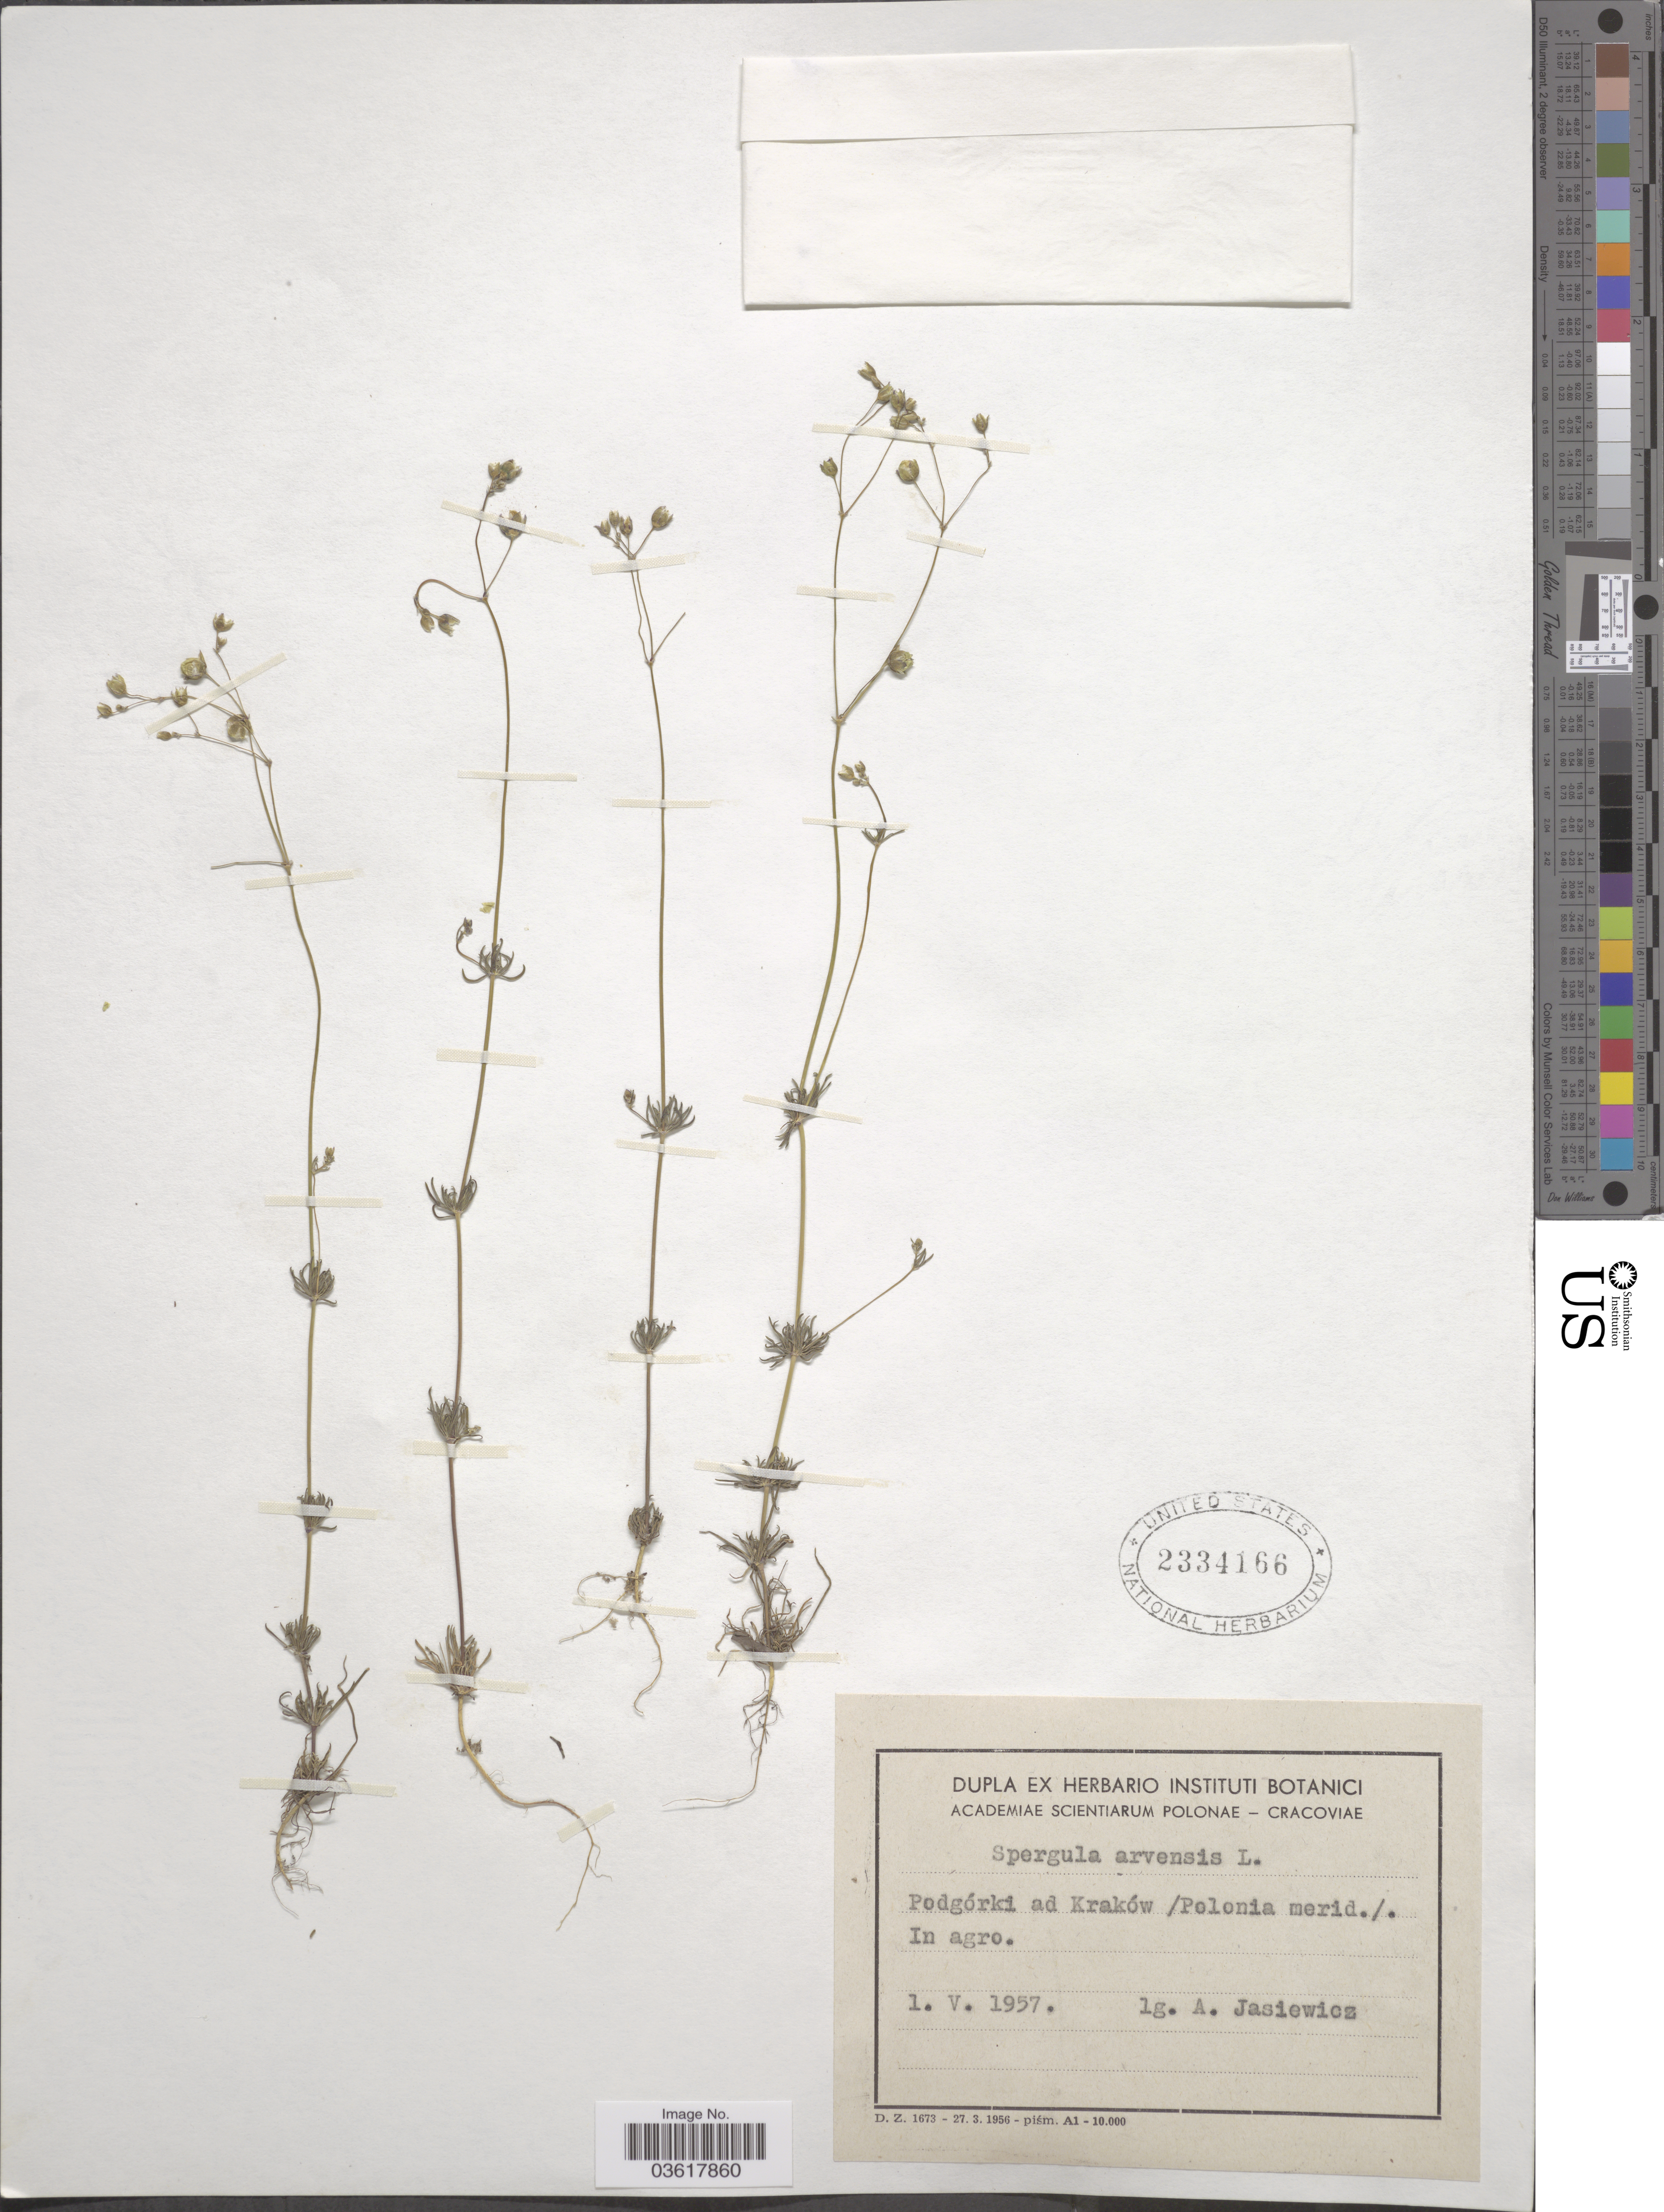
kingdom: Plantae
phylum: Tracheophyta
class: Magnoliopsida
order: Caryophyllales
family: Caryophyllaceae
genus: Spergula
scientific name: Spergula arvensis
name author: L.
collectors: A. Jasiewicz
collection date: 1957-05-01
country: Poland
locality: Podgórki ad Kraków/ Polonia merid.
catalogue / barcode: US 2334166